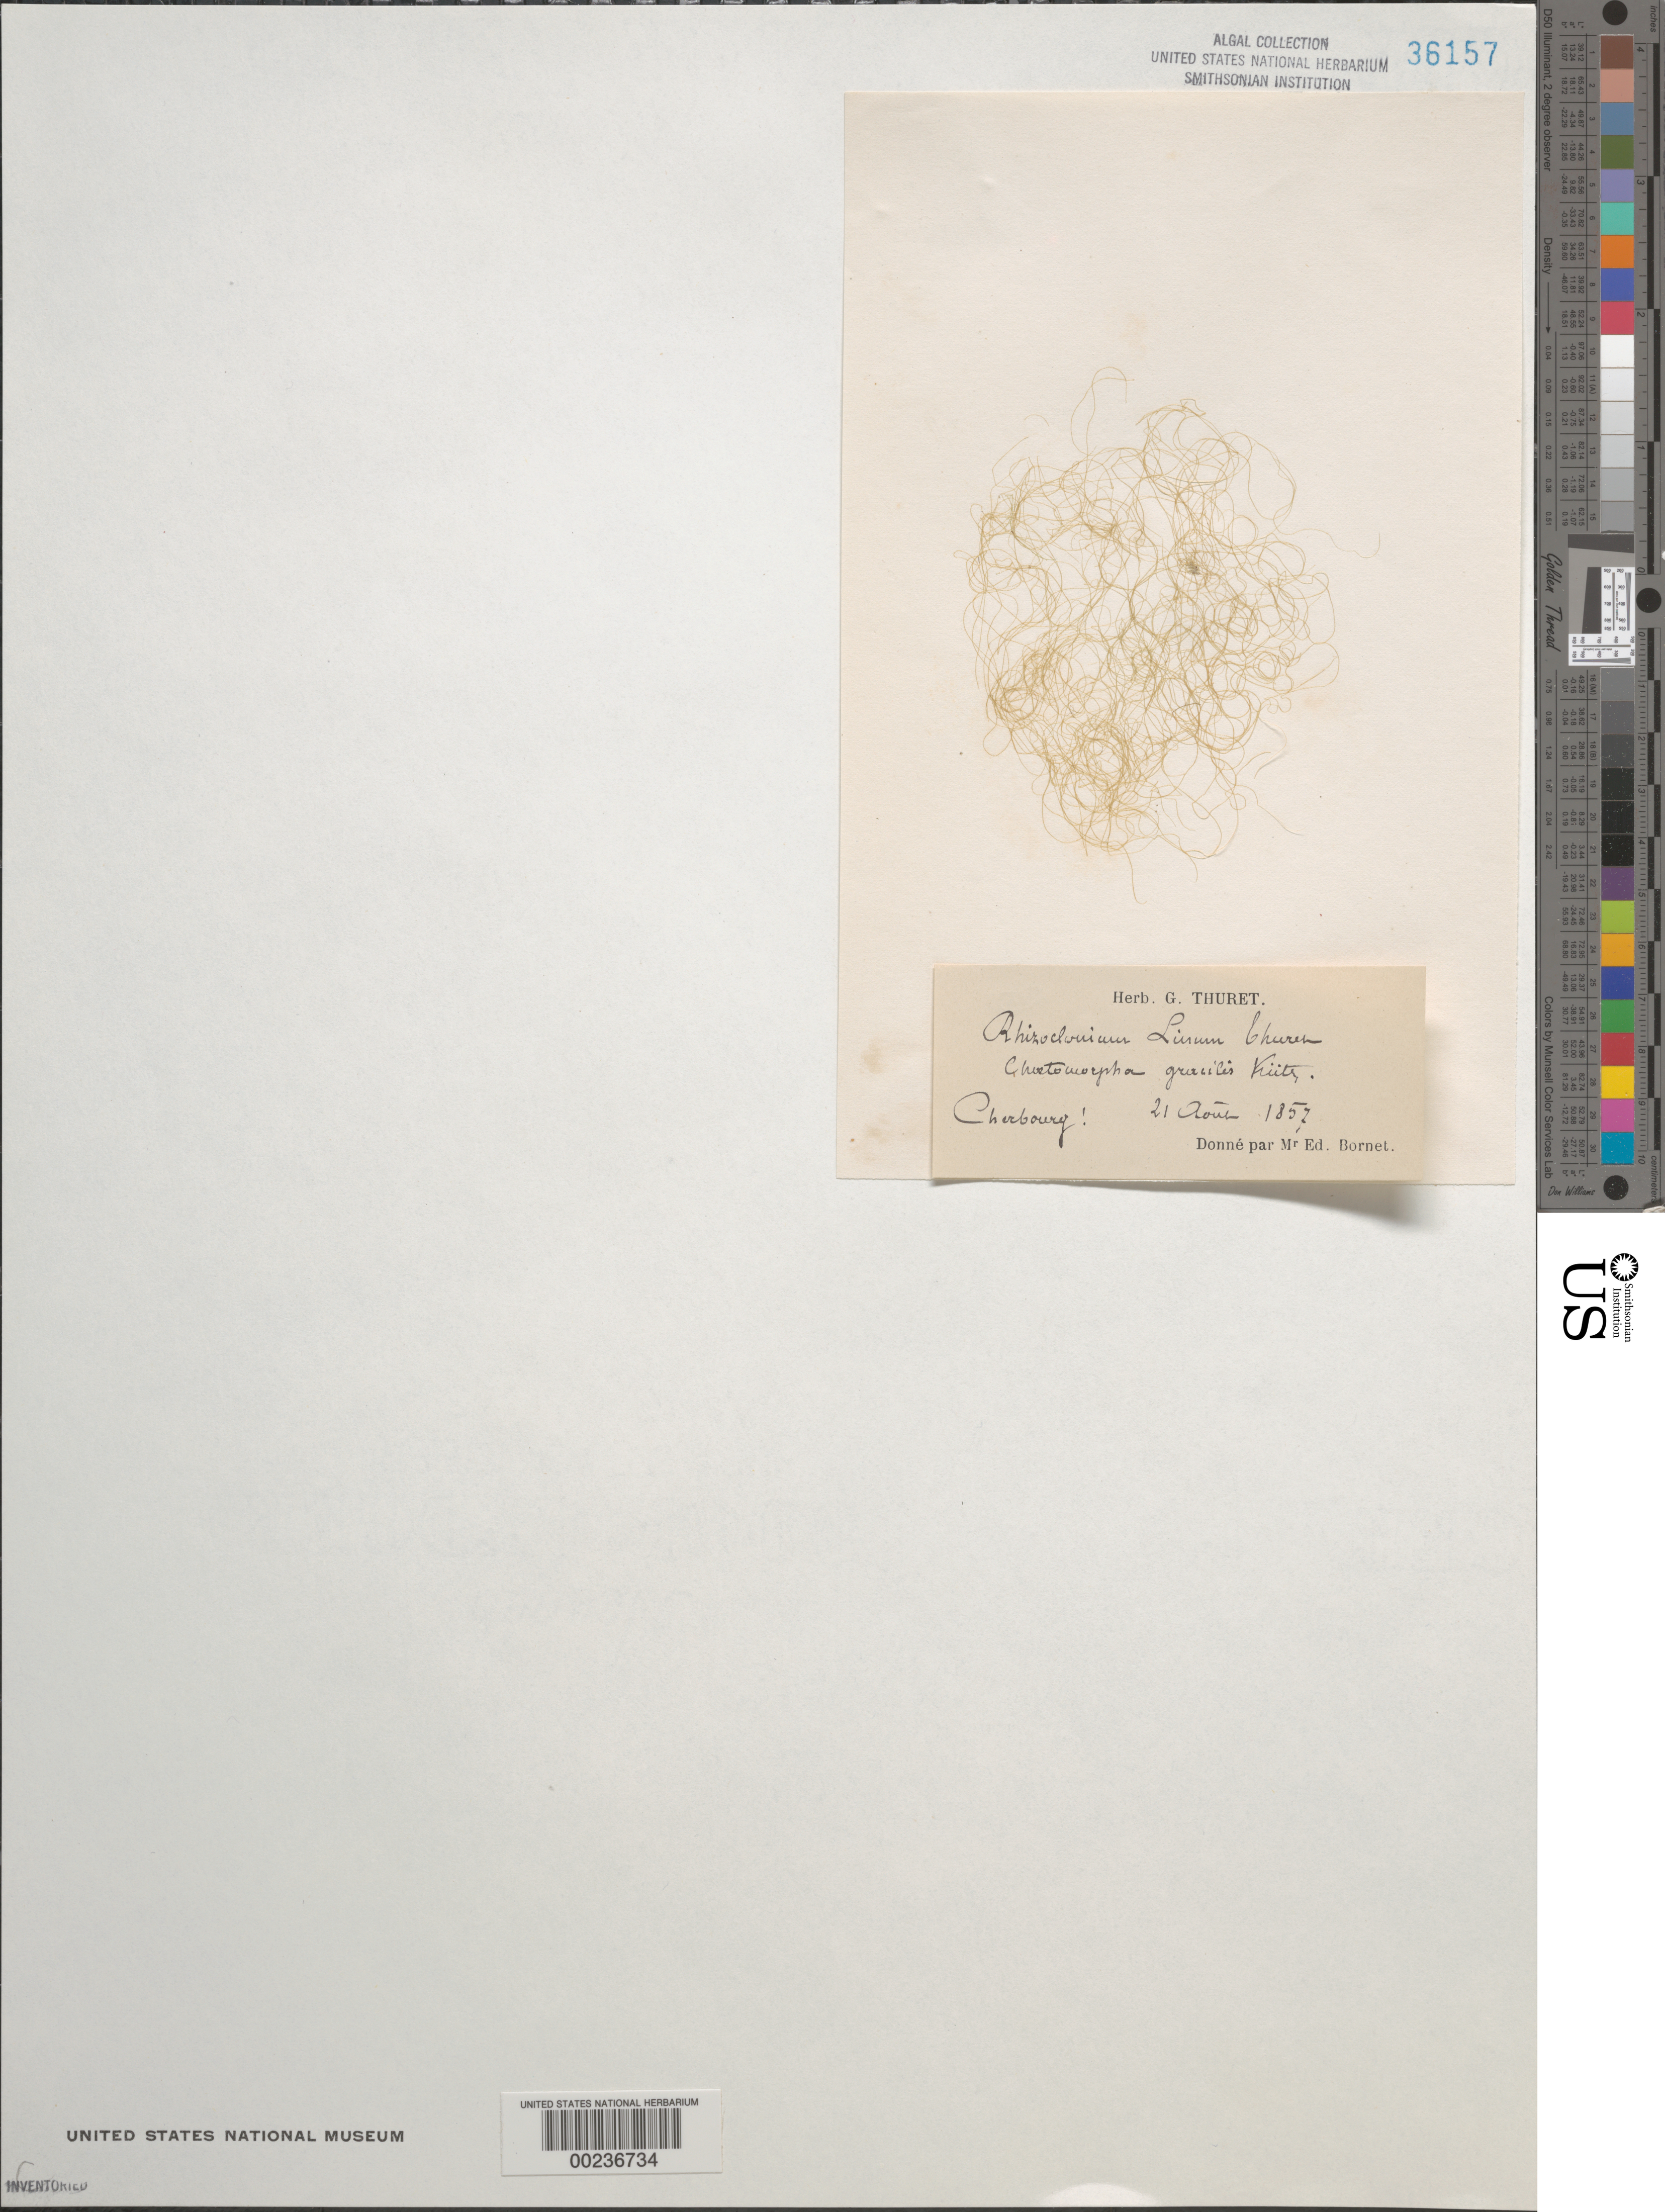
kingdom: Plantae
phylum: Chlorophyta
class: Ulvophyceae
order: Cladophorales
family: Cladophoraceae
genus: Chaetomorpha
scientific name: Chaetomorpha linum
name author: (O.F. Muell.) Kütz.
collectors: E. Bornet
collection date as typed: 21 Aug 1857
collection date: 1857-08-21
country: France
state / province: Normandie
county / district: Manche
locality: Cherbourg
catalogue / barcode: US 36157